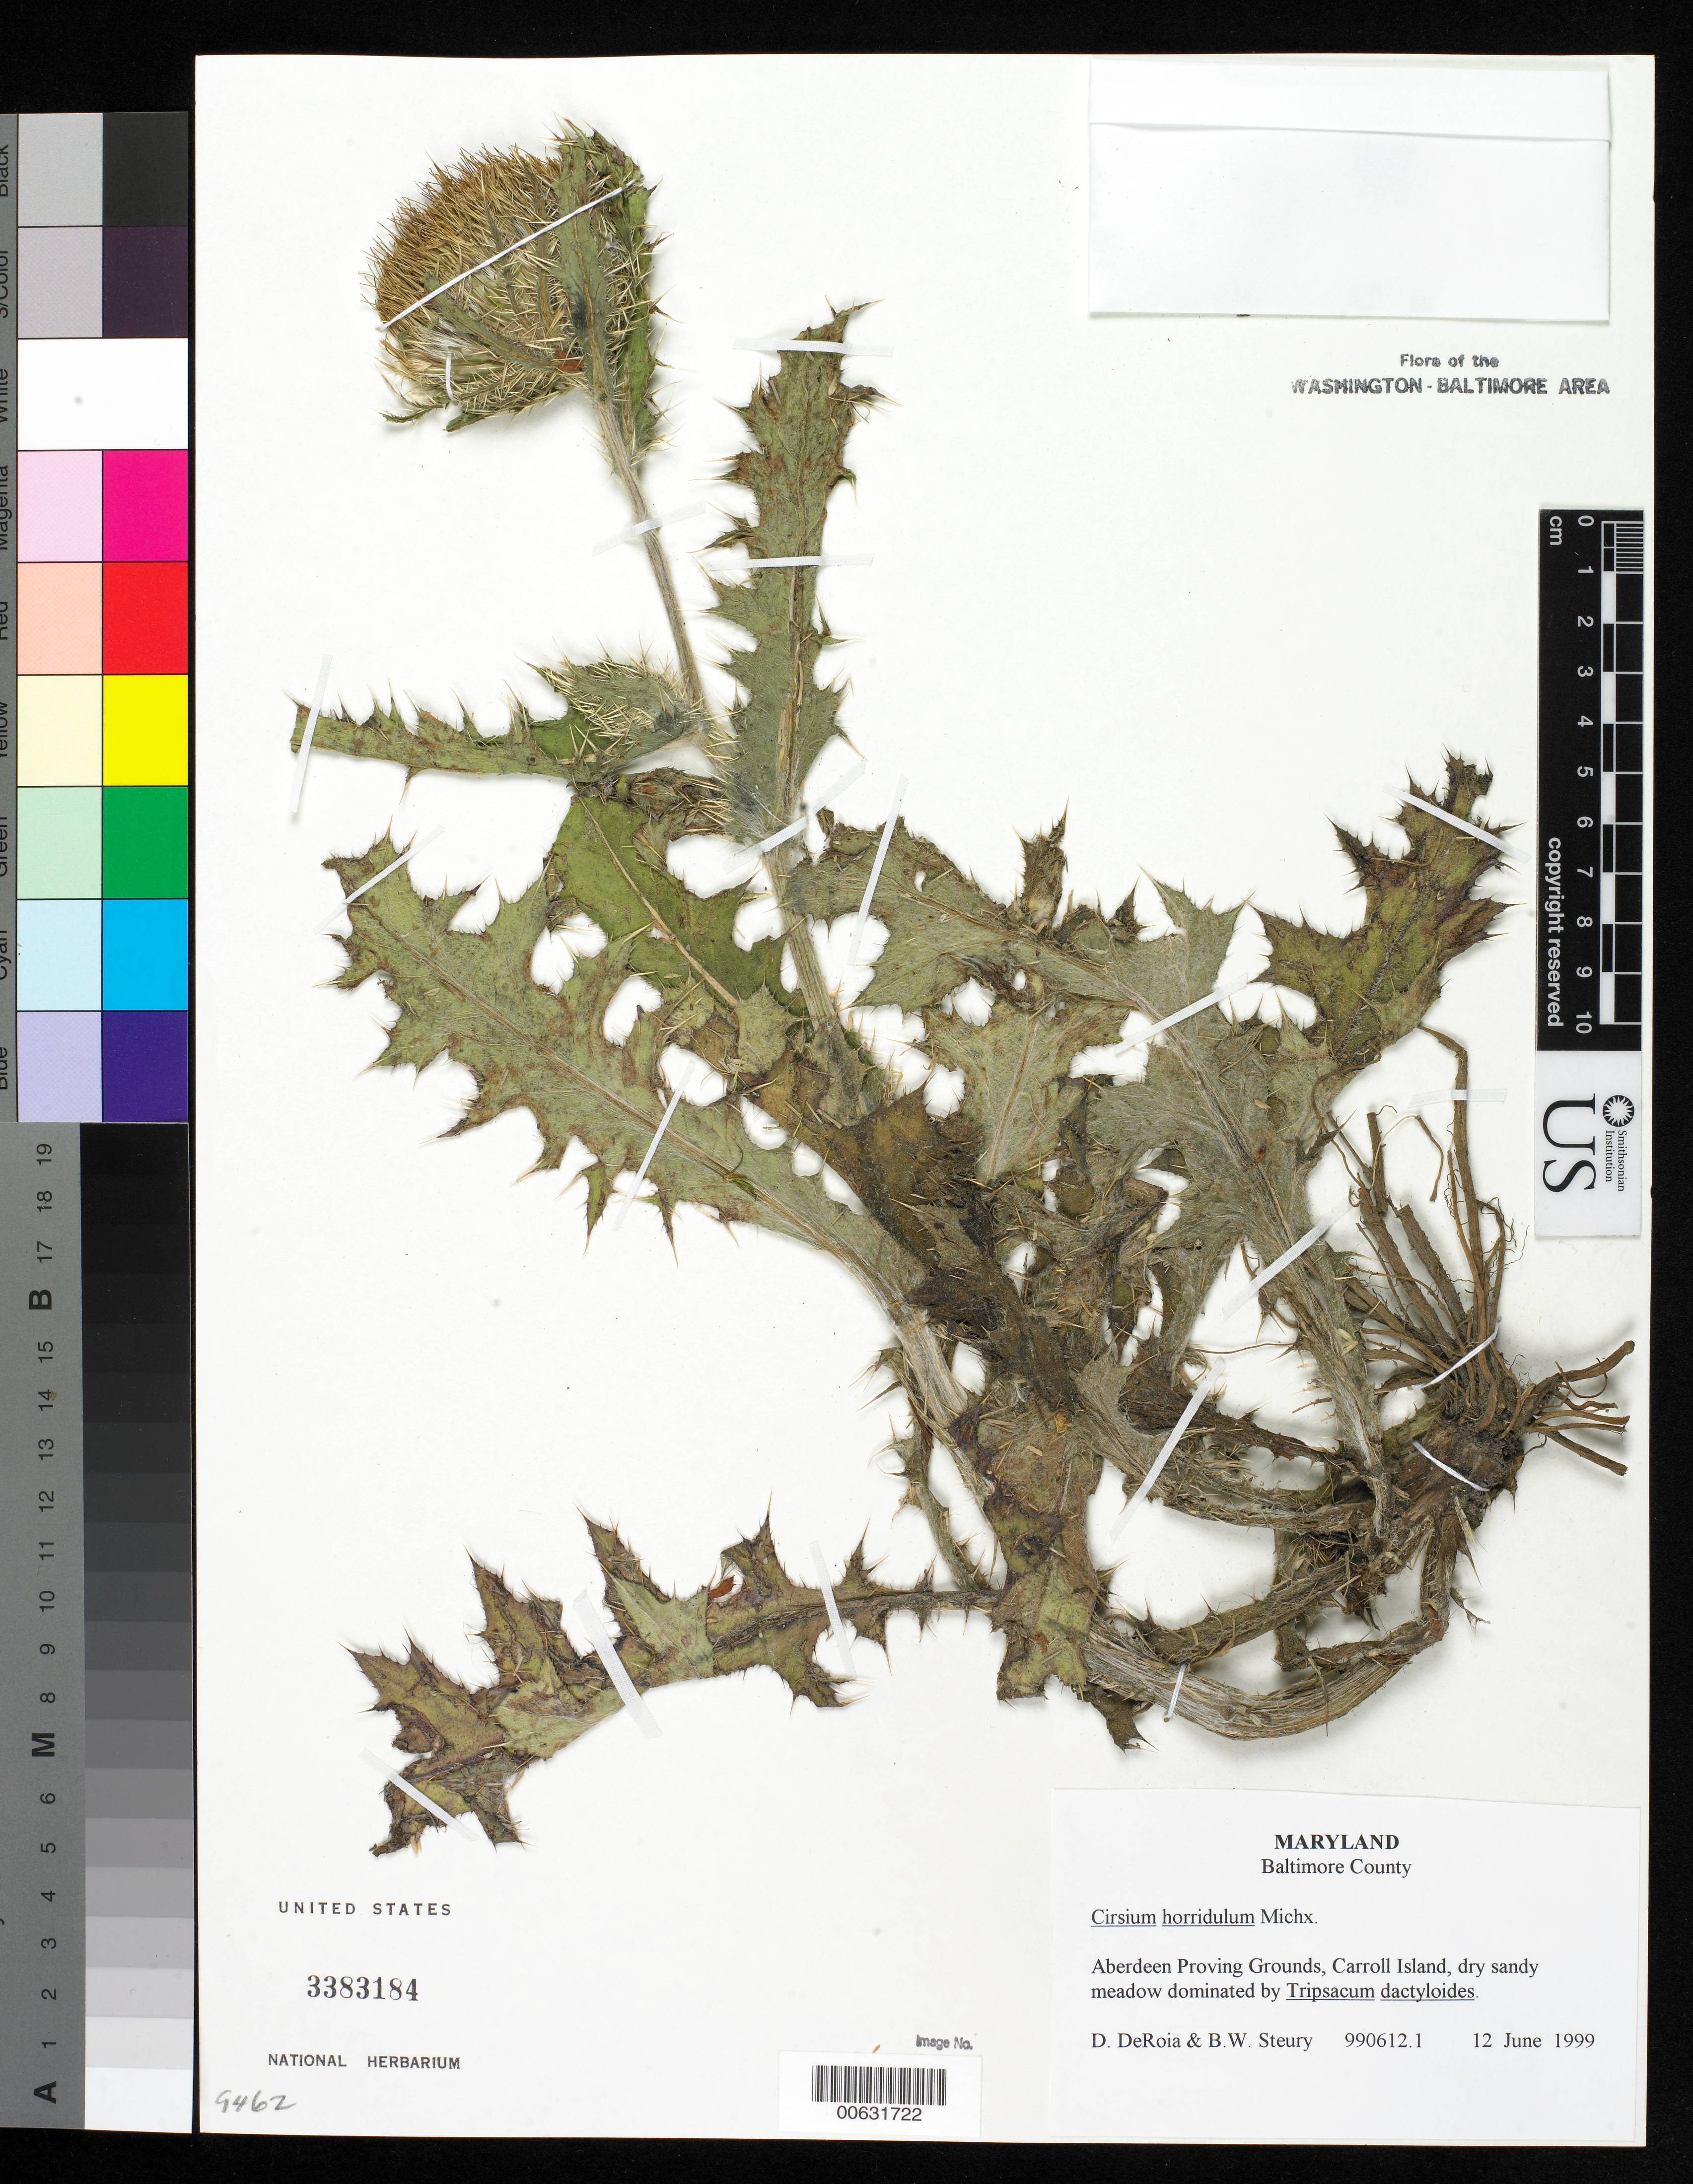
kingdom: Plantae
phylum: Tracheophyta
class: Magnoliopsida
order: Asterales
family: Asteraceae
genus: Cirsium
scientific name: Cirsium horridulum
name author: Michx.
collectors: D. DeRoia & B. Steury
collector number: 990612.1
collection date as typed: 12 Jun 1999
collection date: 1999-06-12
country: United States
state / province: Maryland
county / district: Baltimore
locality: Aberdeen Proving Ground, Carroll Island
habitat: Dry sandy meadow dominated by Tripsacum dactyloides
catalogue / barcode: US 3383184